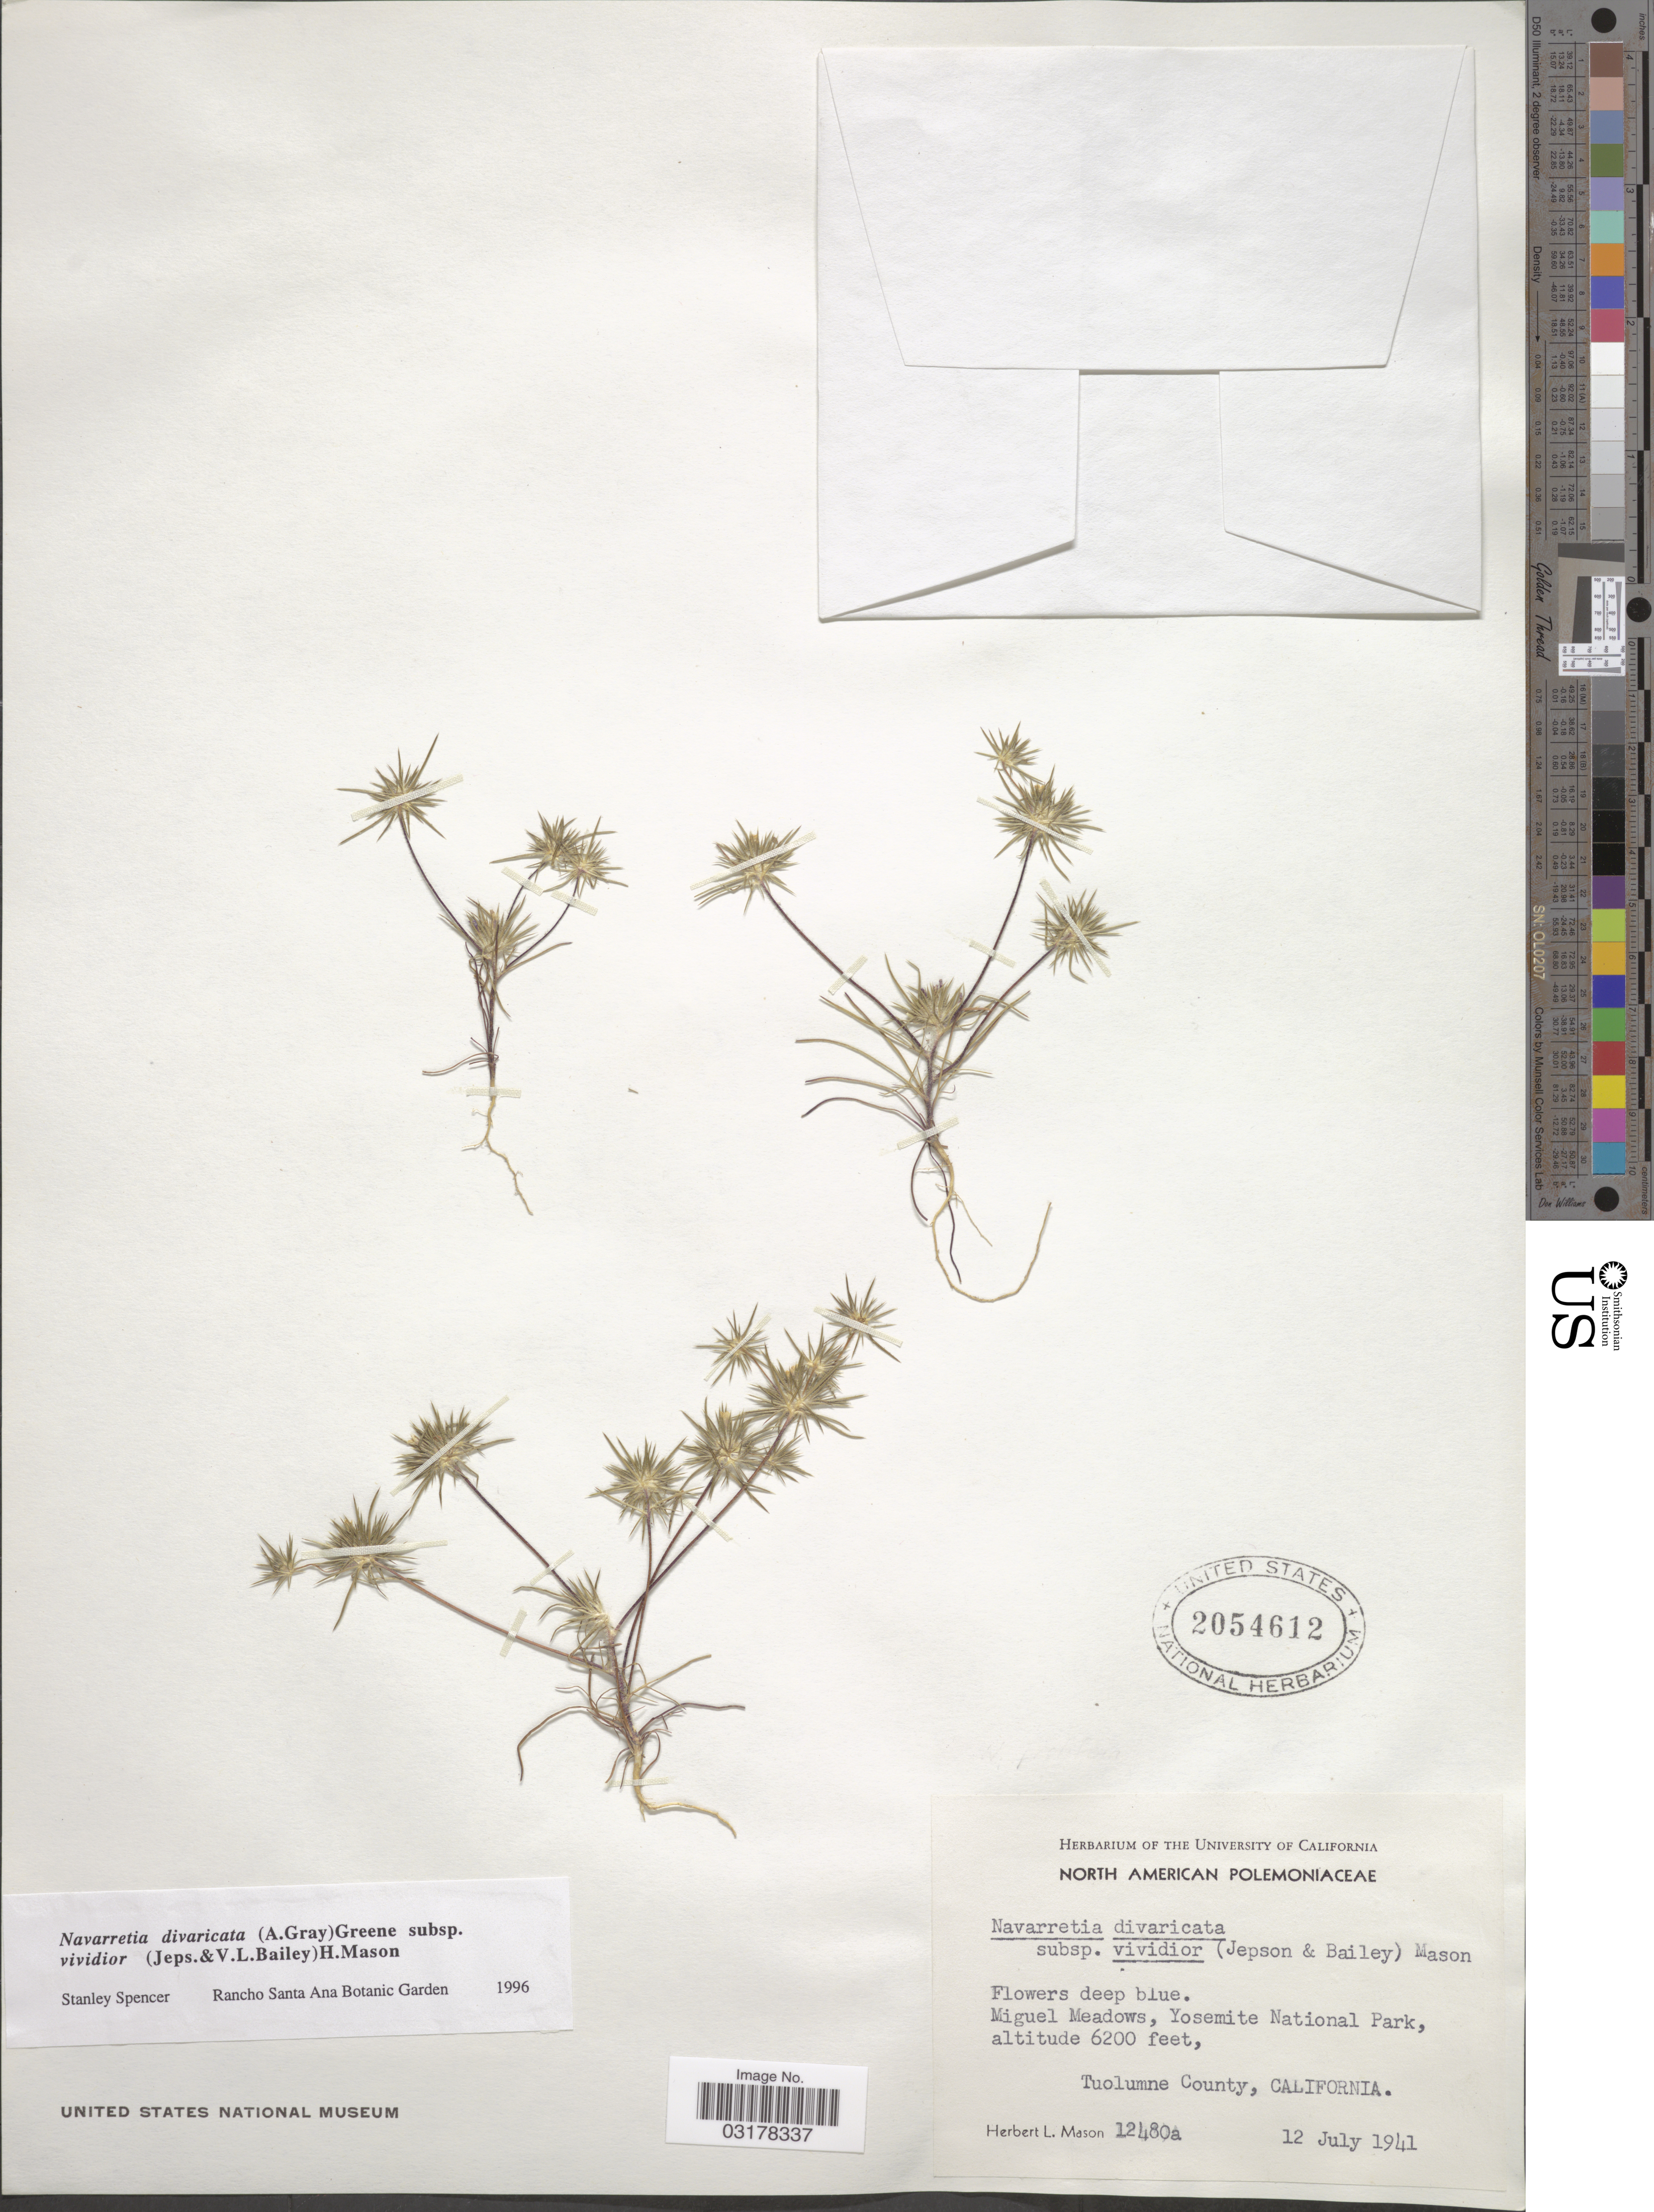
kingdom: Plantae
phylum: Tracheophyta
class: Magnoliopsida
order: Ericales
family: Polemoniaceae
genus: Navarretia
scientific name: Navarretia divaricata subsp. vividior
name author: (Jeps. & V. L. Bailey) H. Mason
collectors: H. L. Mason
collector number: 12480a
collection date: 1941-07-12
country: United States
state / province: California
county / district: Tuolumne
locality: Miguel Meadows, Yosemite National Park, Tuolumne County.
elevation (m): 1890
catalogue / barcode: US 2054612